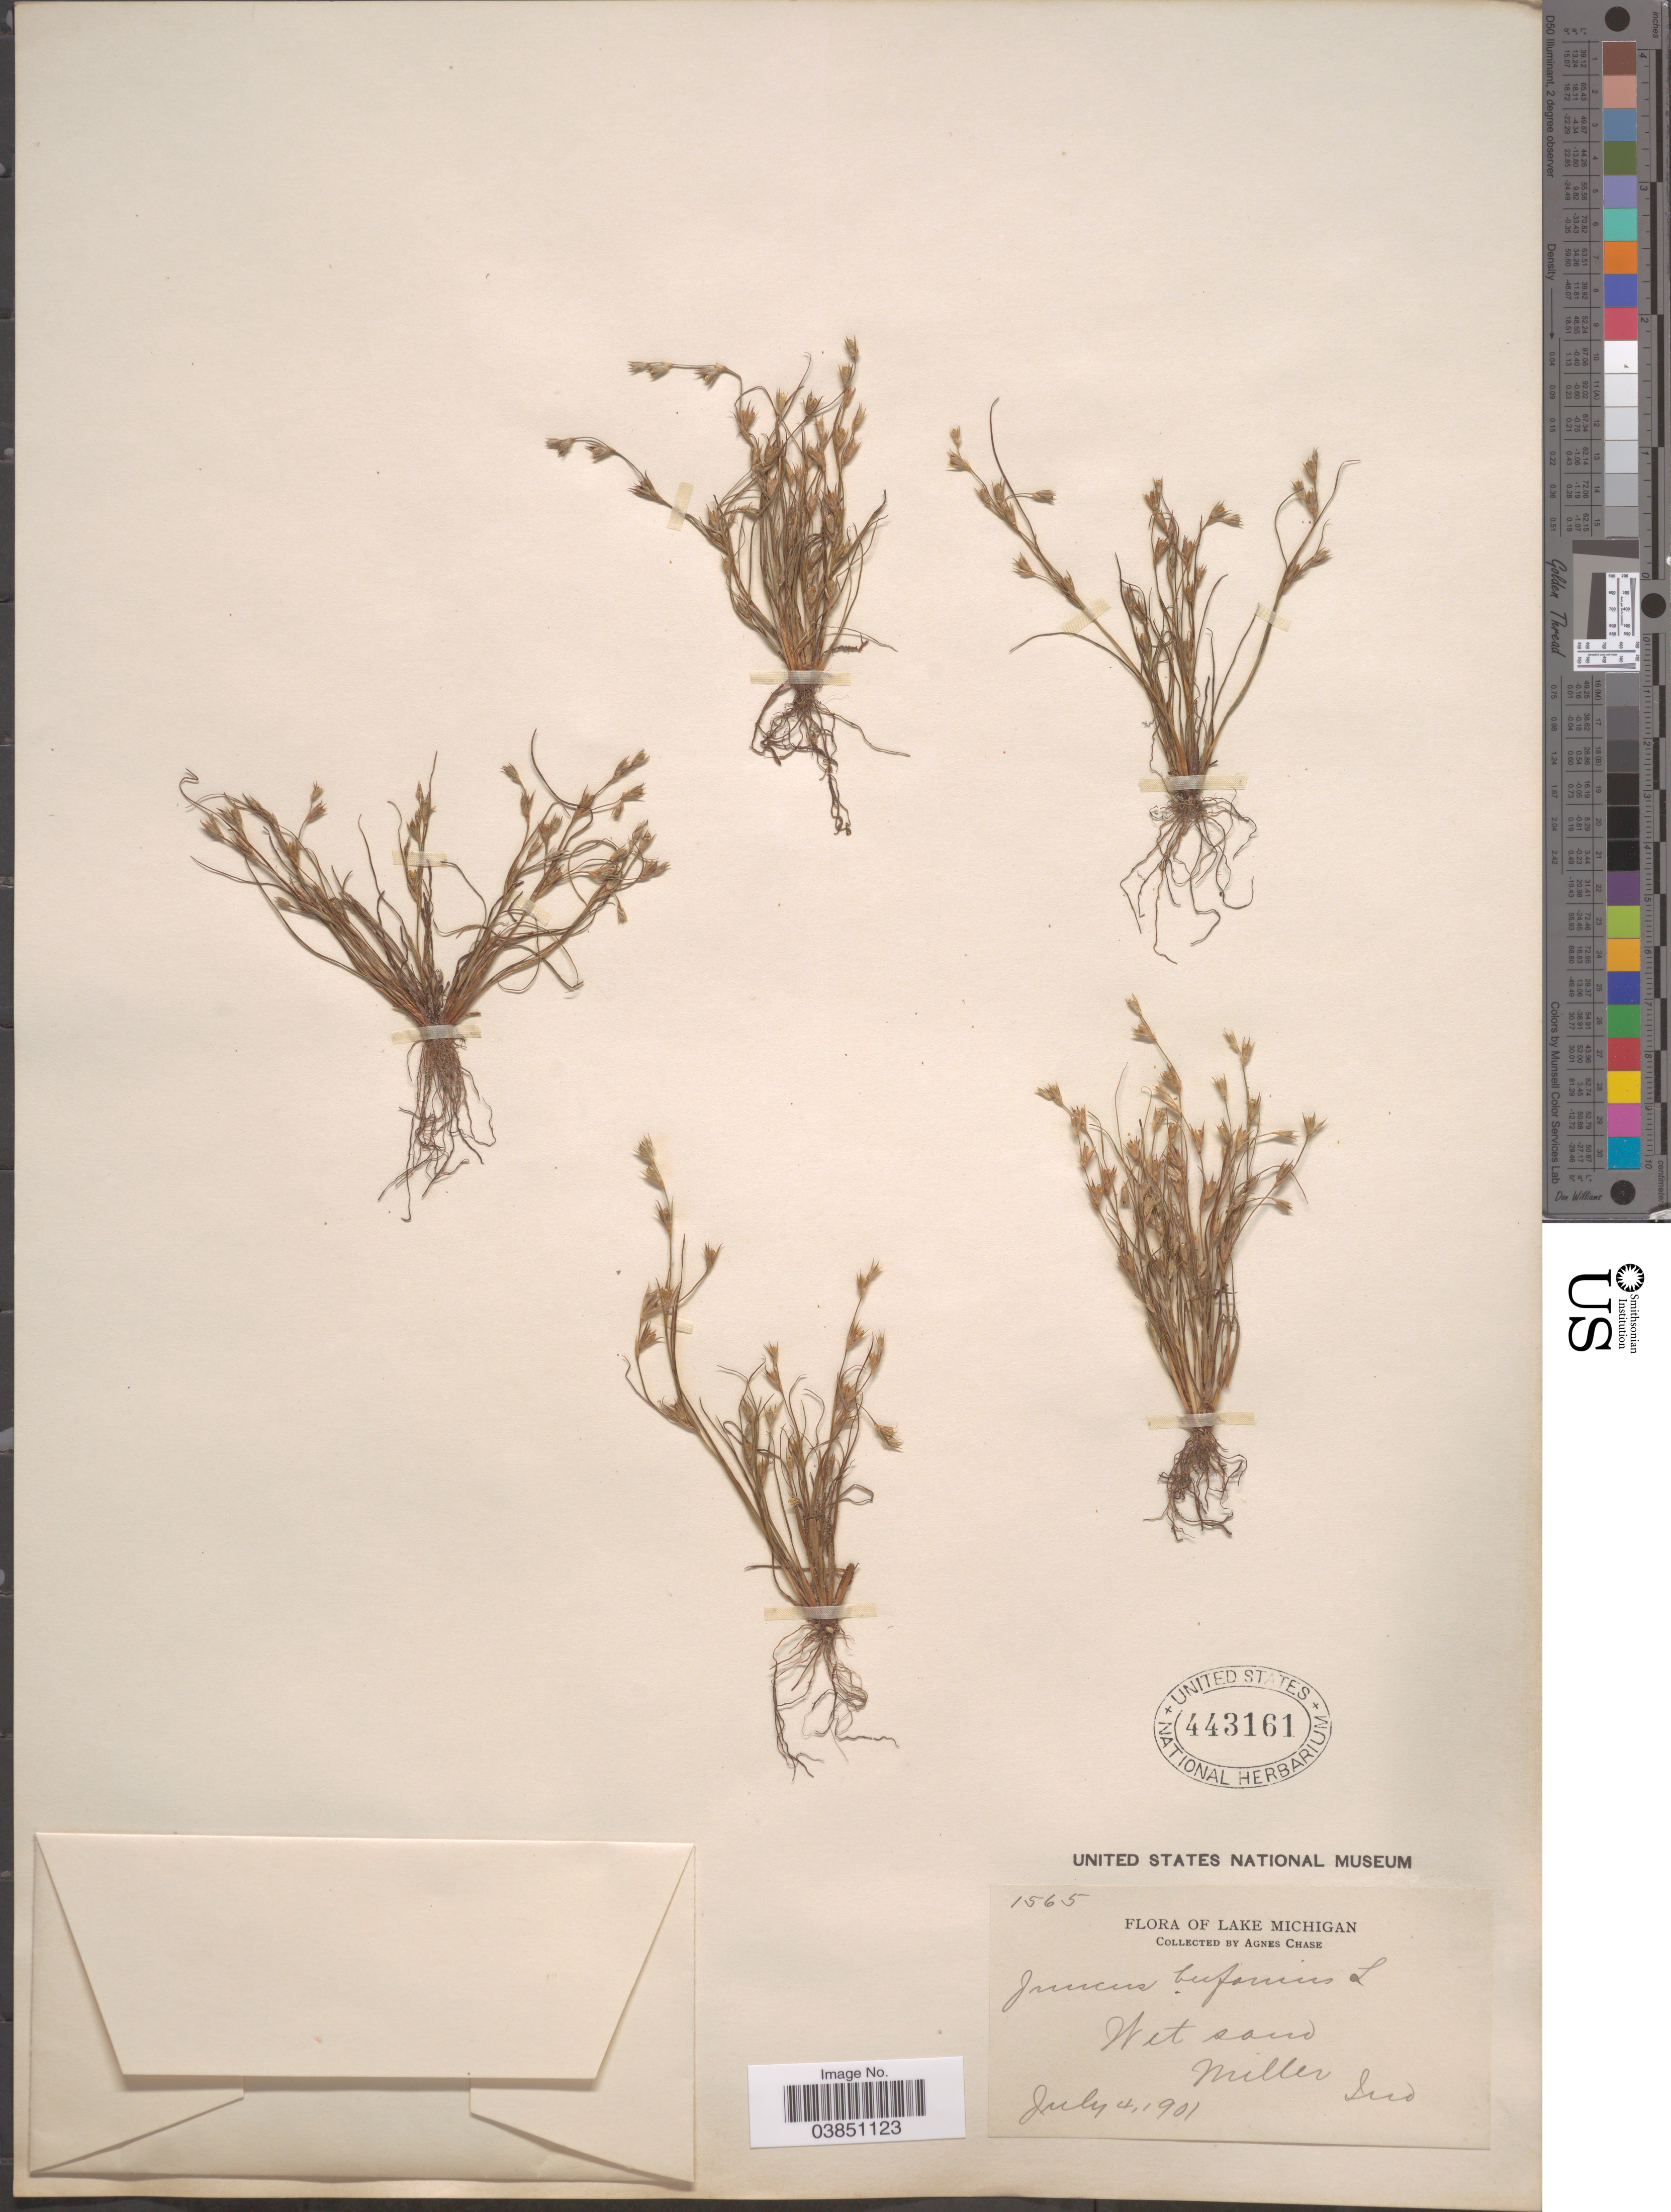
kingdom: Plantae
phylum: Tracheophyta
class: Liliopsida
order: Poales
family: Juncaceae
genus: Juncus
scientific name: Juncus bufonius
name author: L.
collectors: A. Chase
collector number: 1565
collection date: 1901-07-04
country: United States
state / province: Indiana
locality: Lake Michigan. Miller.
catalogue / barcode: US 443161